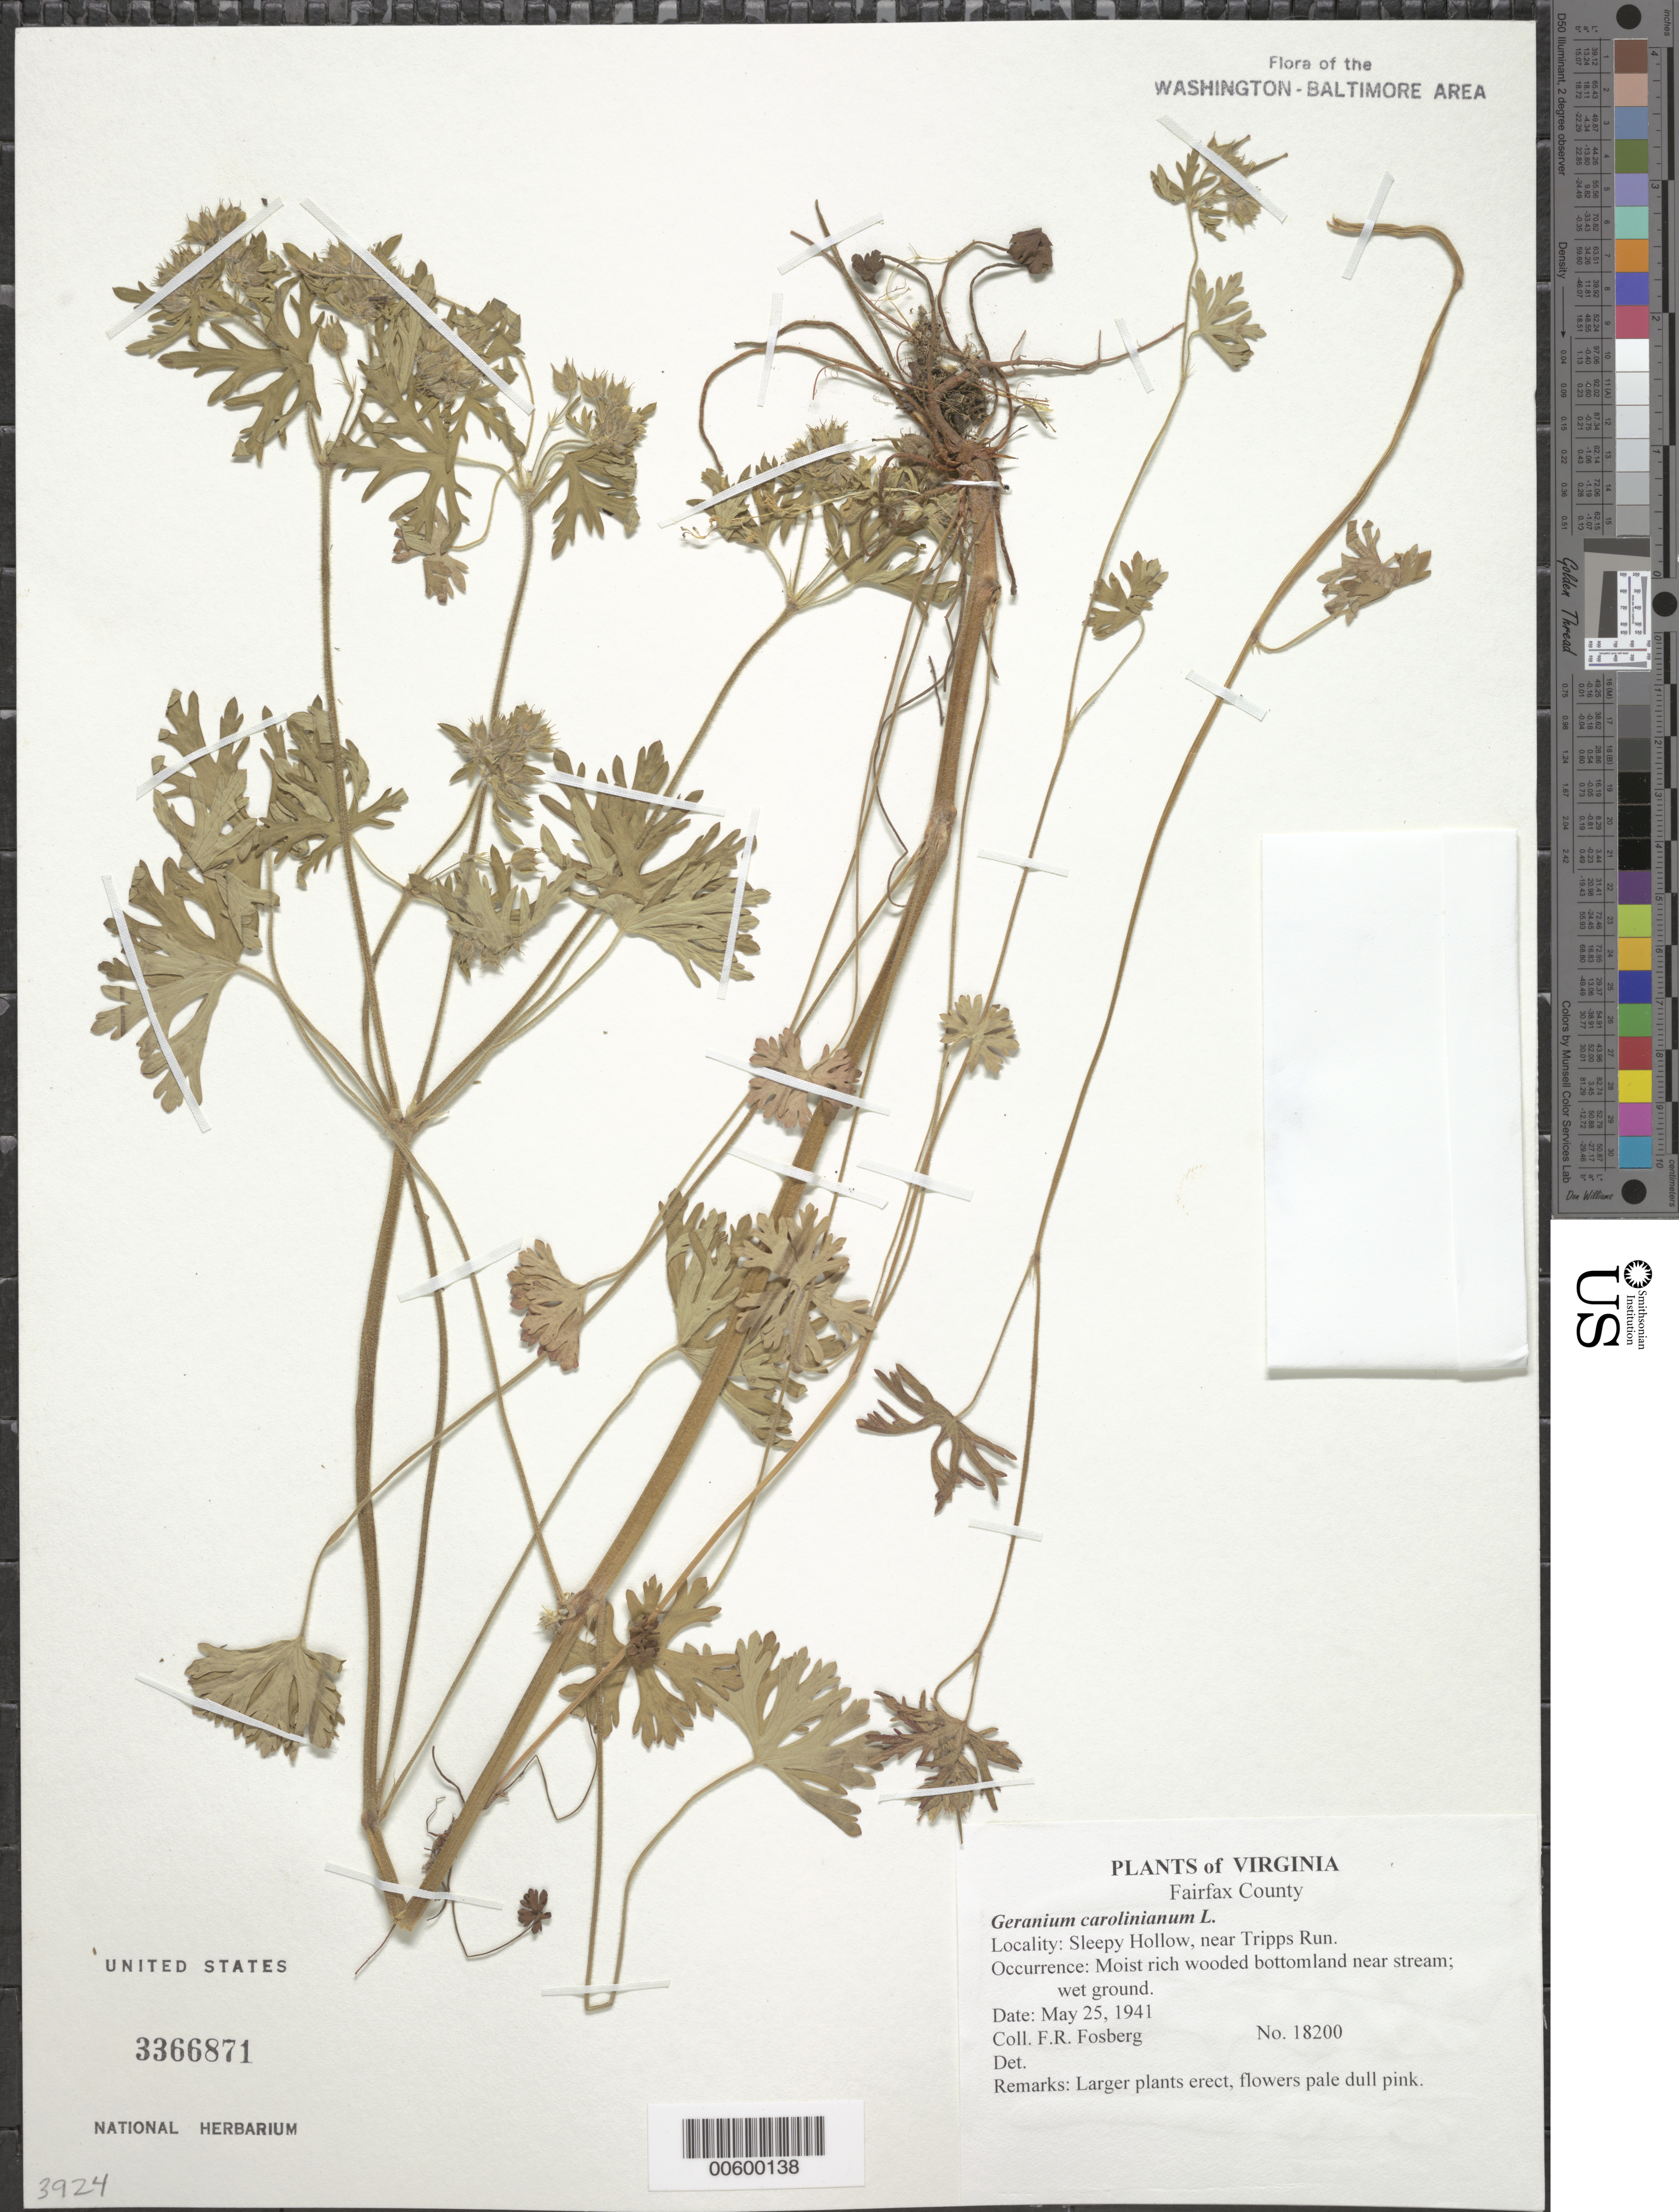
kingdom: Plantae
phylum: Tracheophyta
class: Magnoliopsida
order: Geraniales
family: Geraniaceae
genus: Geranium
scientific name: Geranium carolinianum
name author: L.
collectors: F. R. Fosberg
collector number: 18200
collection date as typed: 25 May 1941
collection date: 1941-05-25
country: United States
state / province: Virginia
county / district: Fairfax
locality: Sleepy Hollow, near Tripps Run.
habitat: Moist rich wooded bottomland near stream; wet ground.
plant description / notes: Common name: Carolina Cranesbill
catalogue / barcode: US 3366871